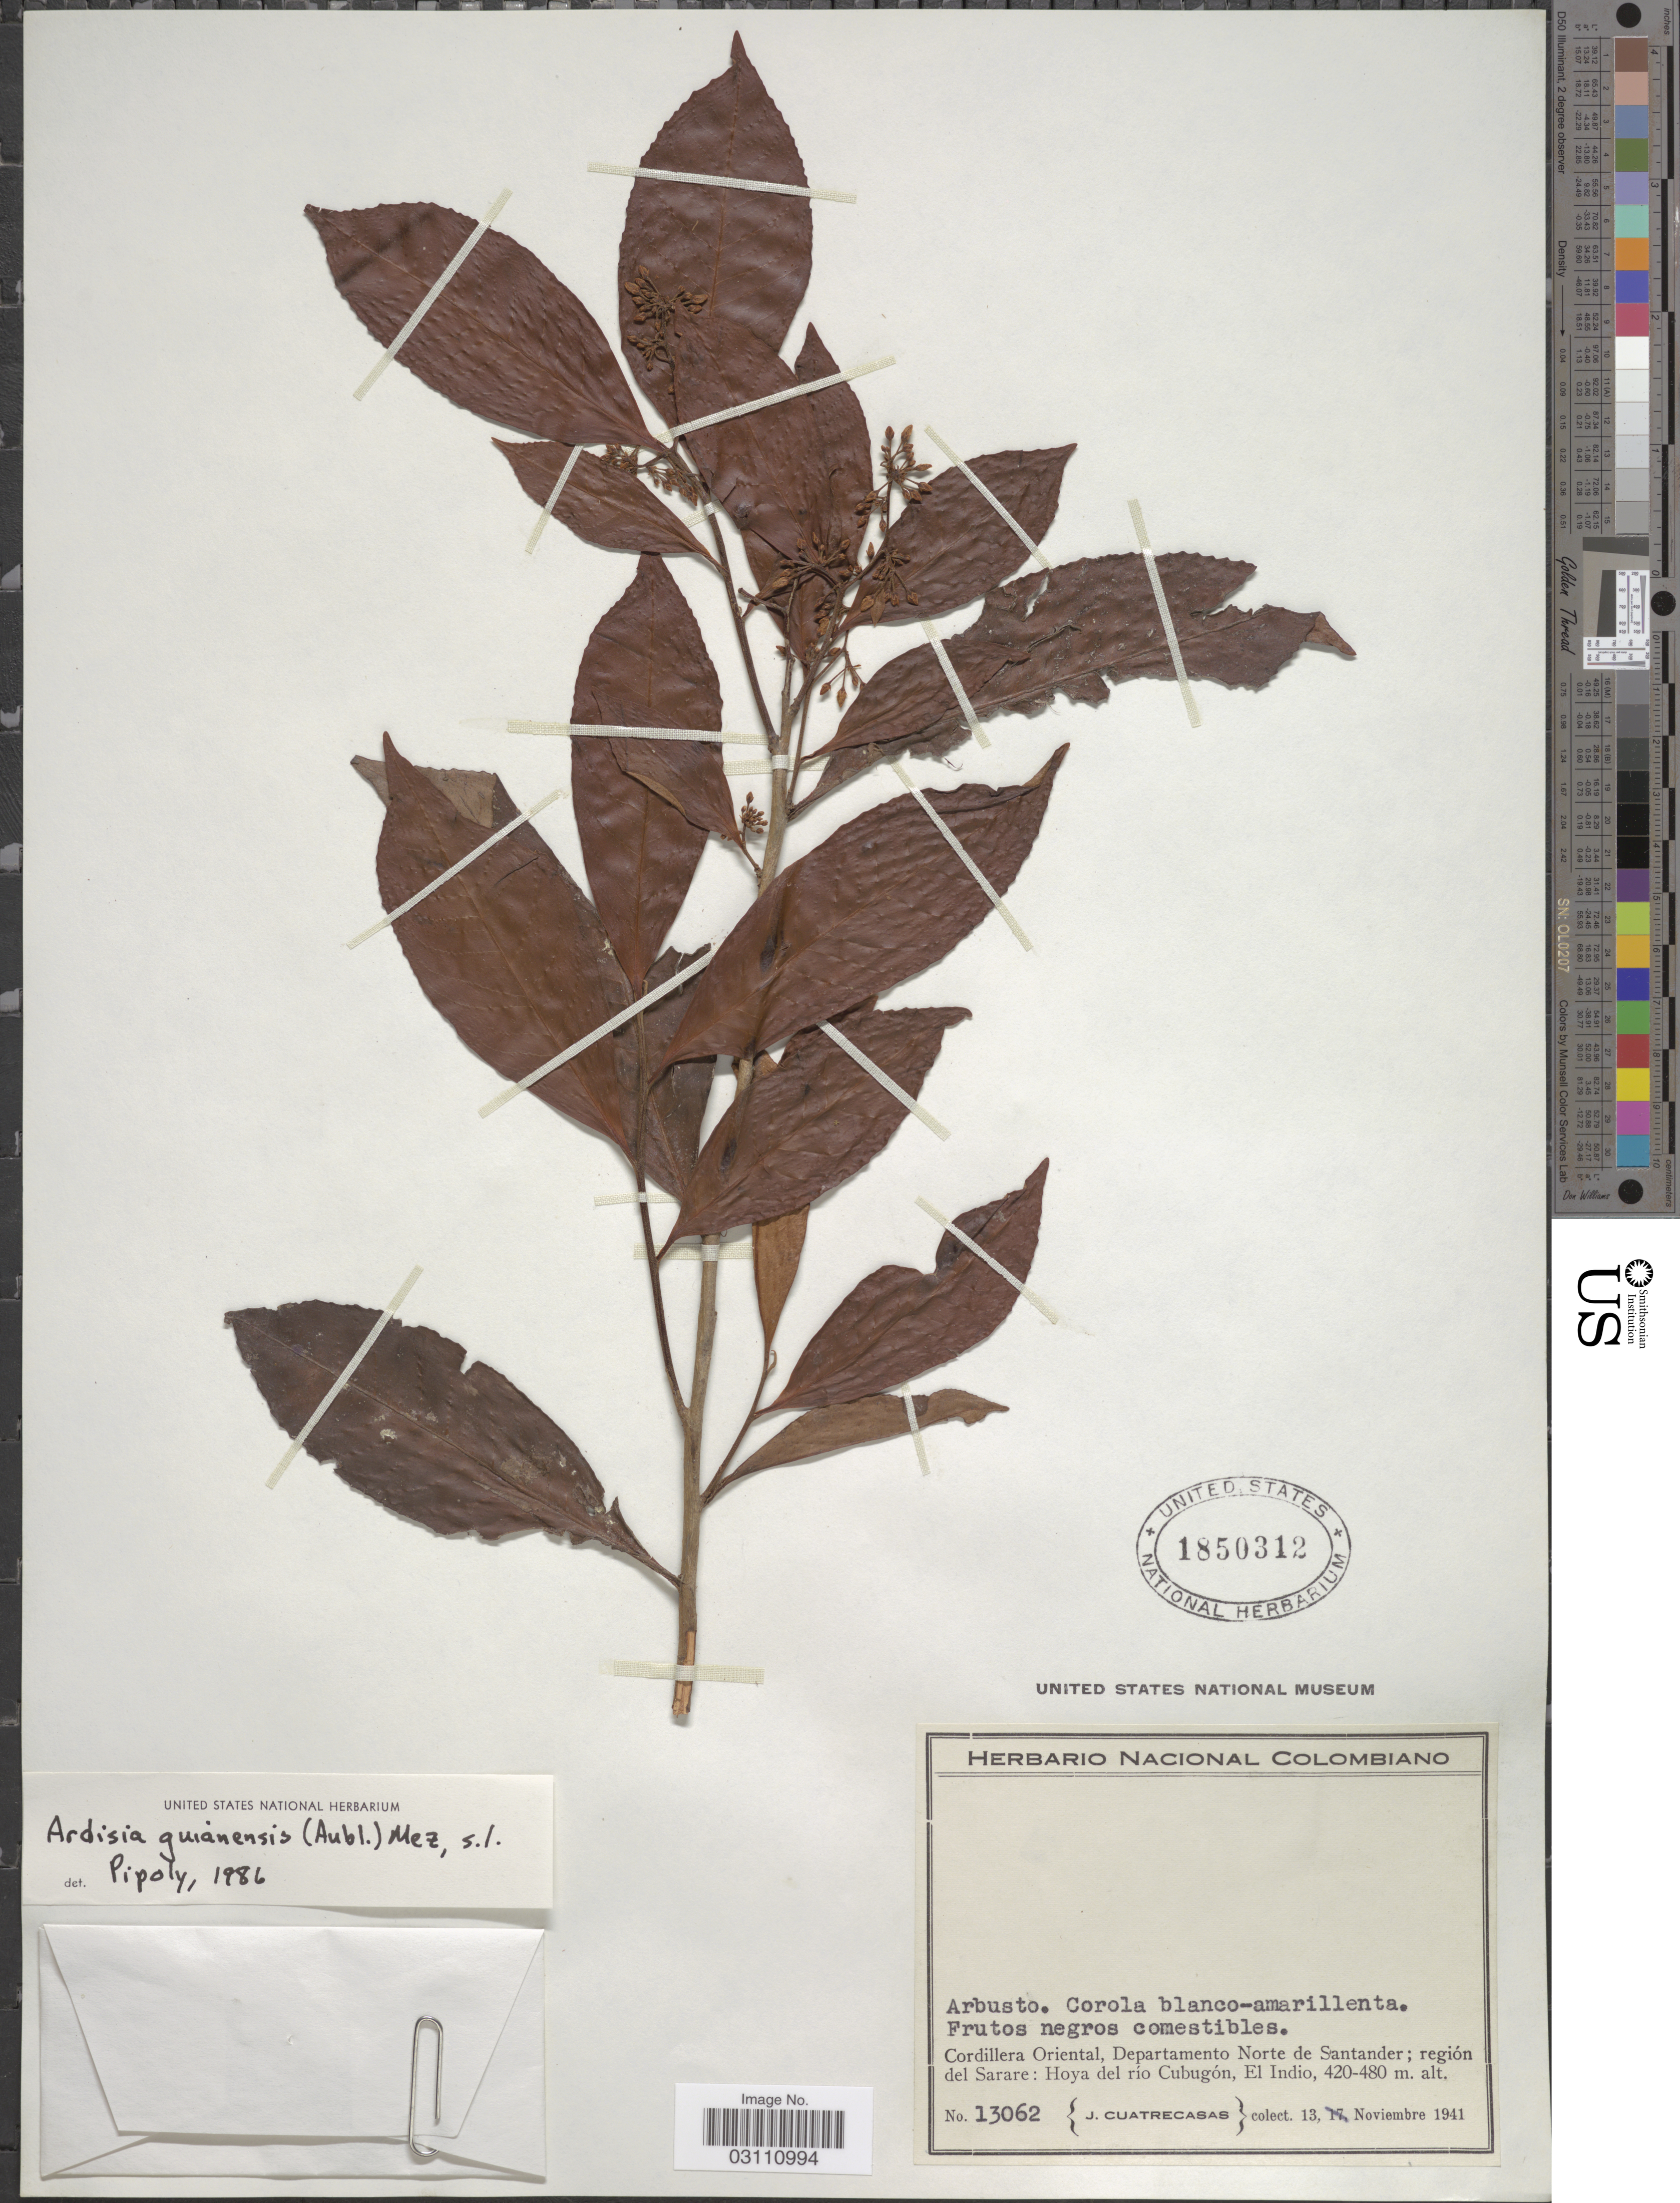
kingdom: Plantae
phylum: Tracheophyta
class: Magnoliopsida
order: Ericales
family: Primulaceae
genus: Ardisia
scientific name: Ardisia guianensis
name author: (Aubl.) Mez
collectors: J. Cuatrecasas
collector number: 13062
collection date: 1941-11-13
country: Colombia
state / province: Norte de Santander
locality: Cordillera Oriental, Departamento Norte de Santander; región del Sarare: Hoya del río Cubugón. El Indio.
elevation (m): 420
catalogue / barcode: US 1850312